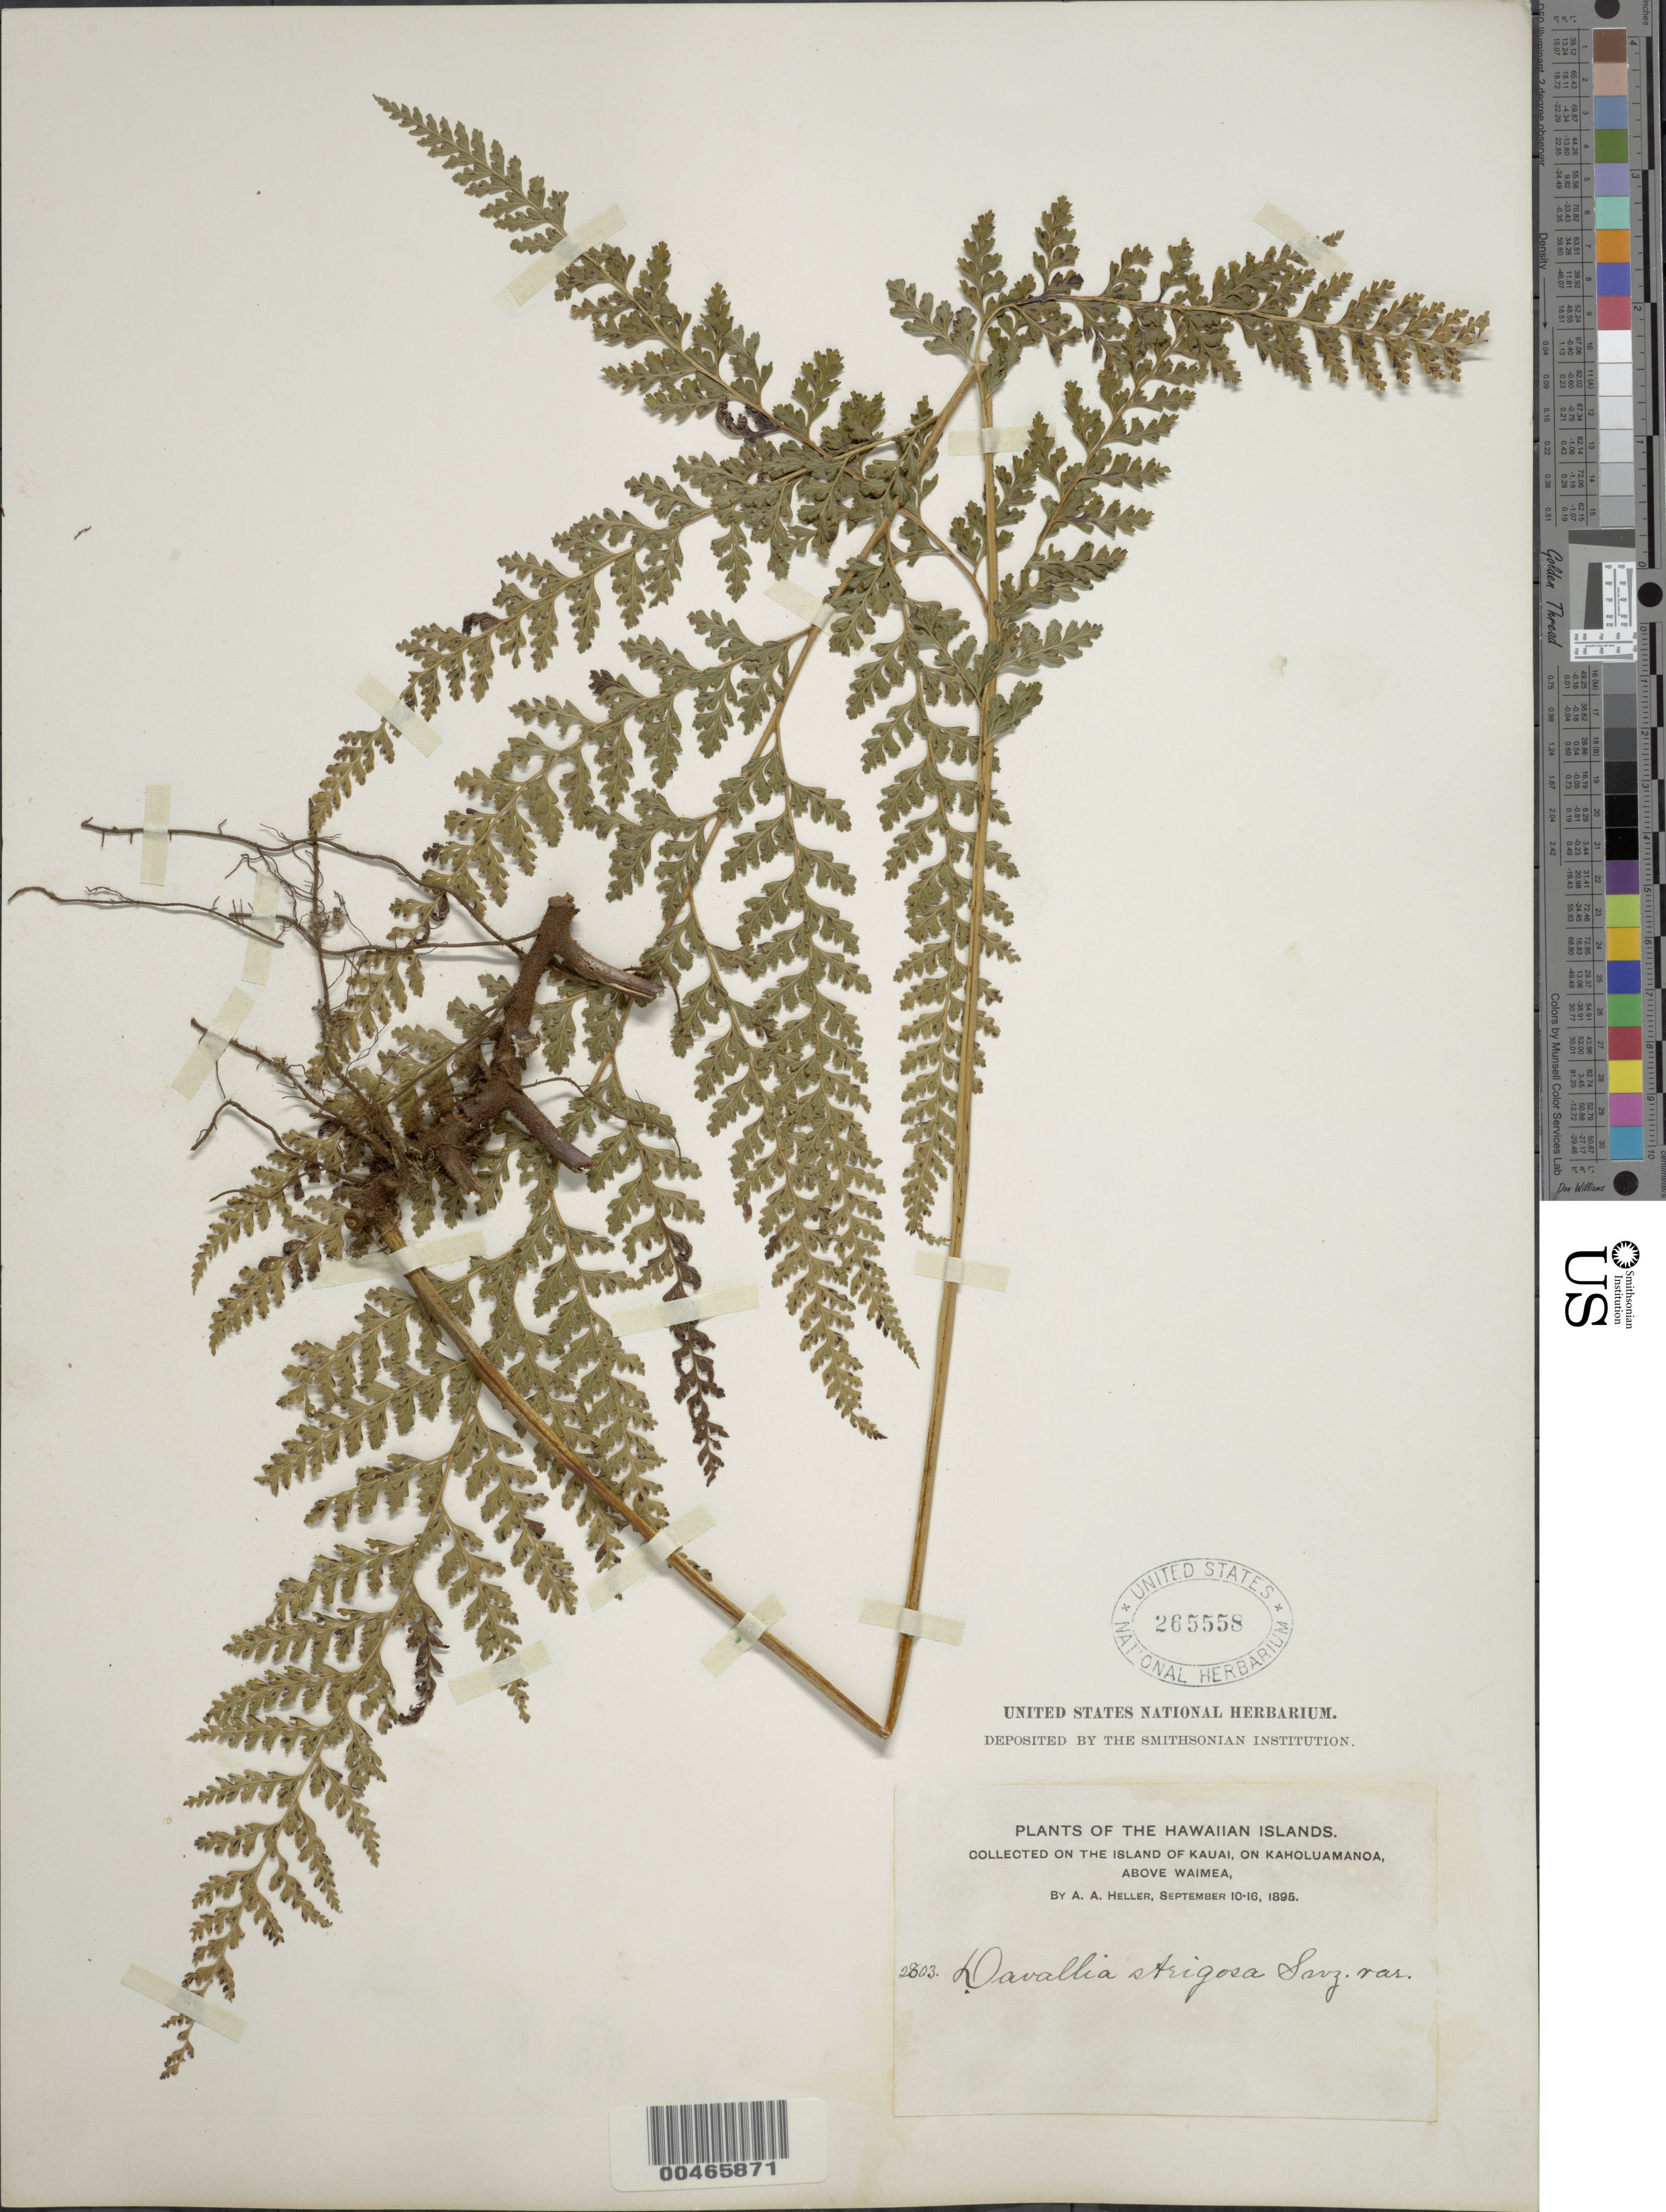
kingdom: Plantae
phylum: Tracheophyta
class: Polypodiopsida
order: Polypodiales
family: Dennstaedtiaceae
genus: Microlepia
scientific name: Microlepia strigosa var. strigosa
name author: (Thunb.) C. Presl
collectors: A. A. Heller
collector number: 2803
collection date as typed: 10 Sep 1895 to 16 Sep 1895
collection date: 1895-09-10/1895-09-16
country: United States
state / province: Hawaii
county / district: Kauai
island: Kaua'i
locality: On Kaholuamanoa, above Waimea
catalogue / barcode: US 265558